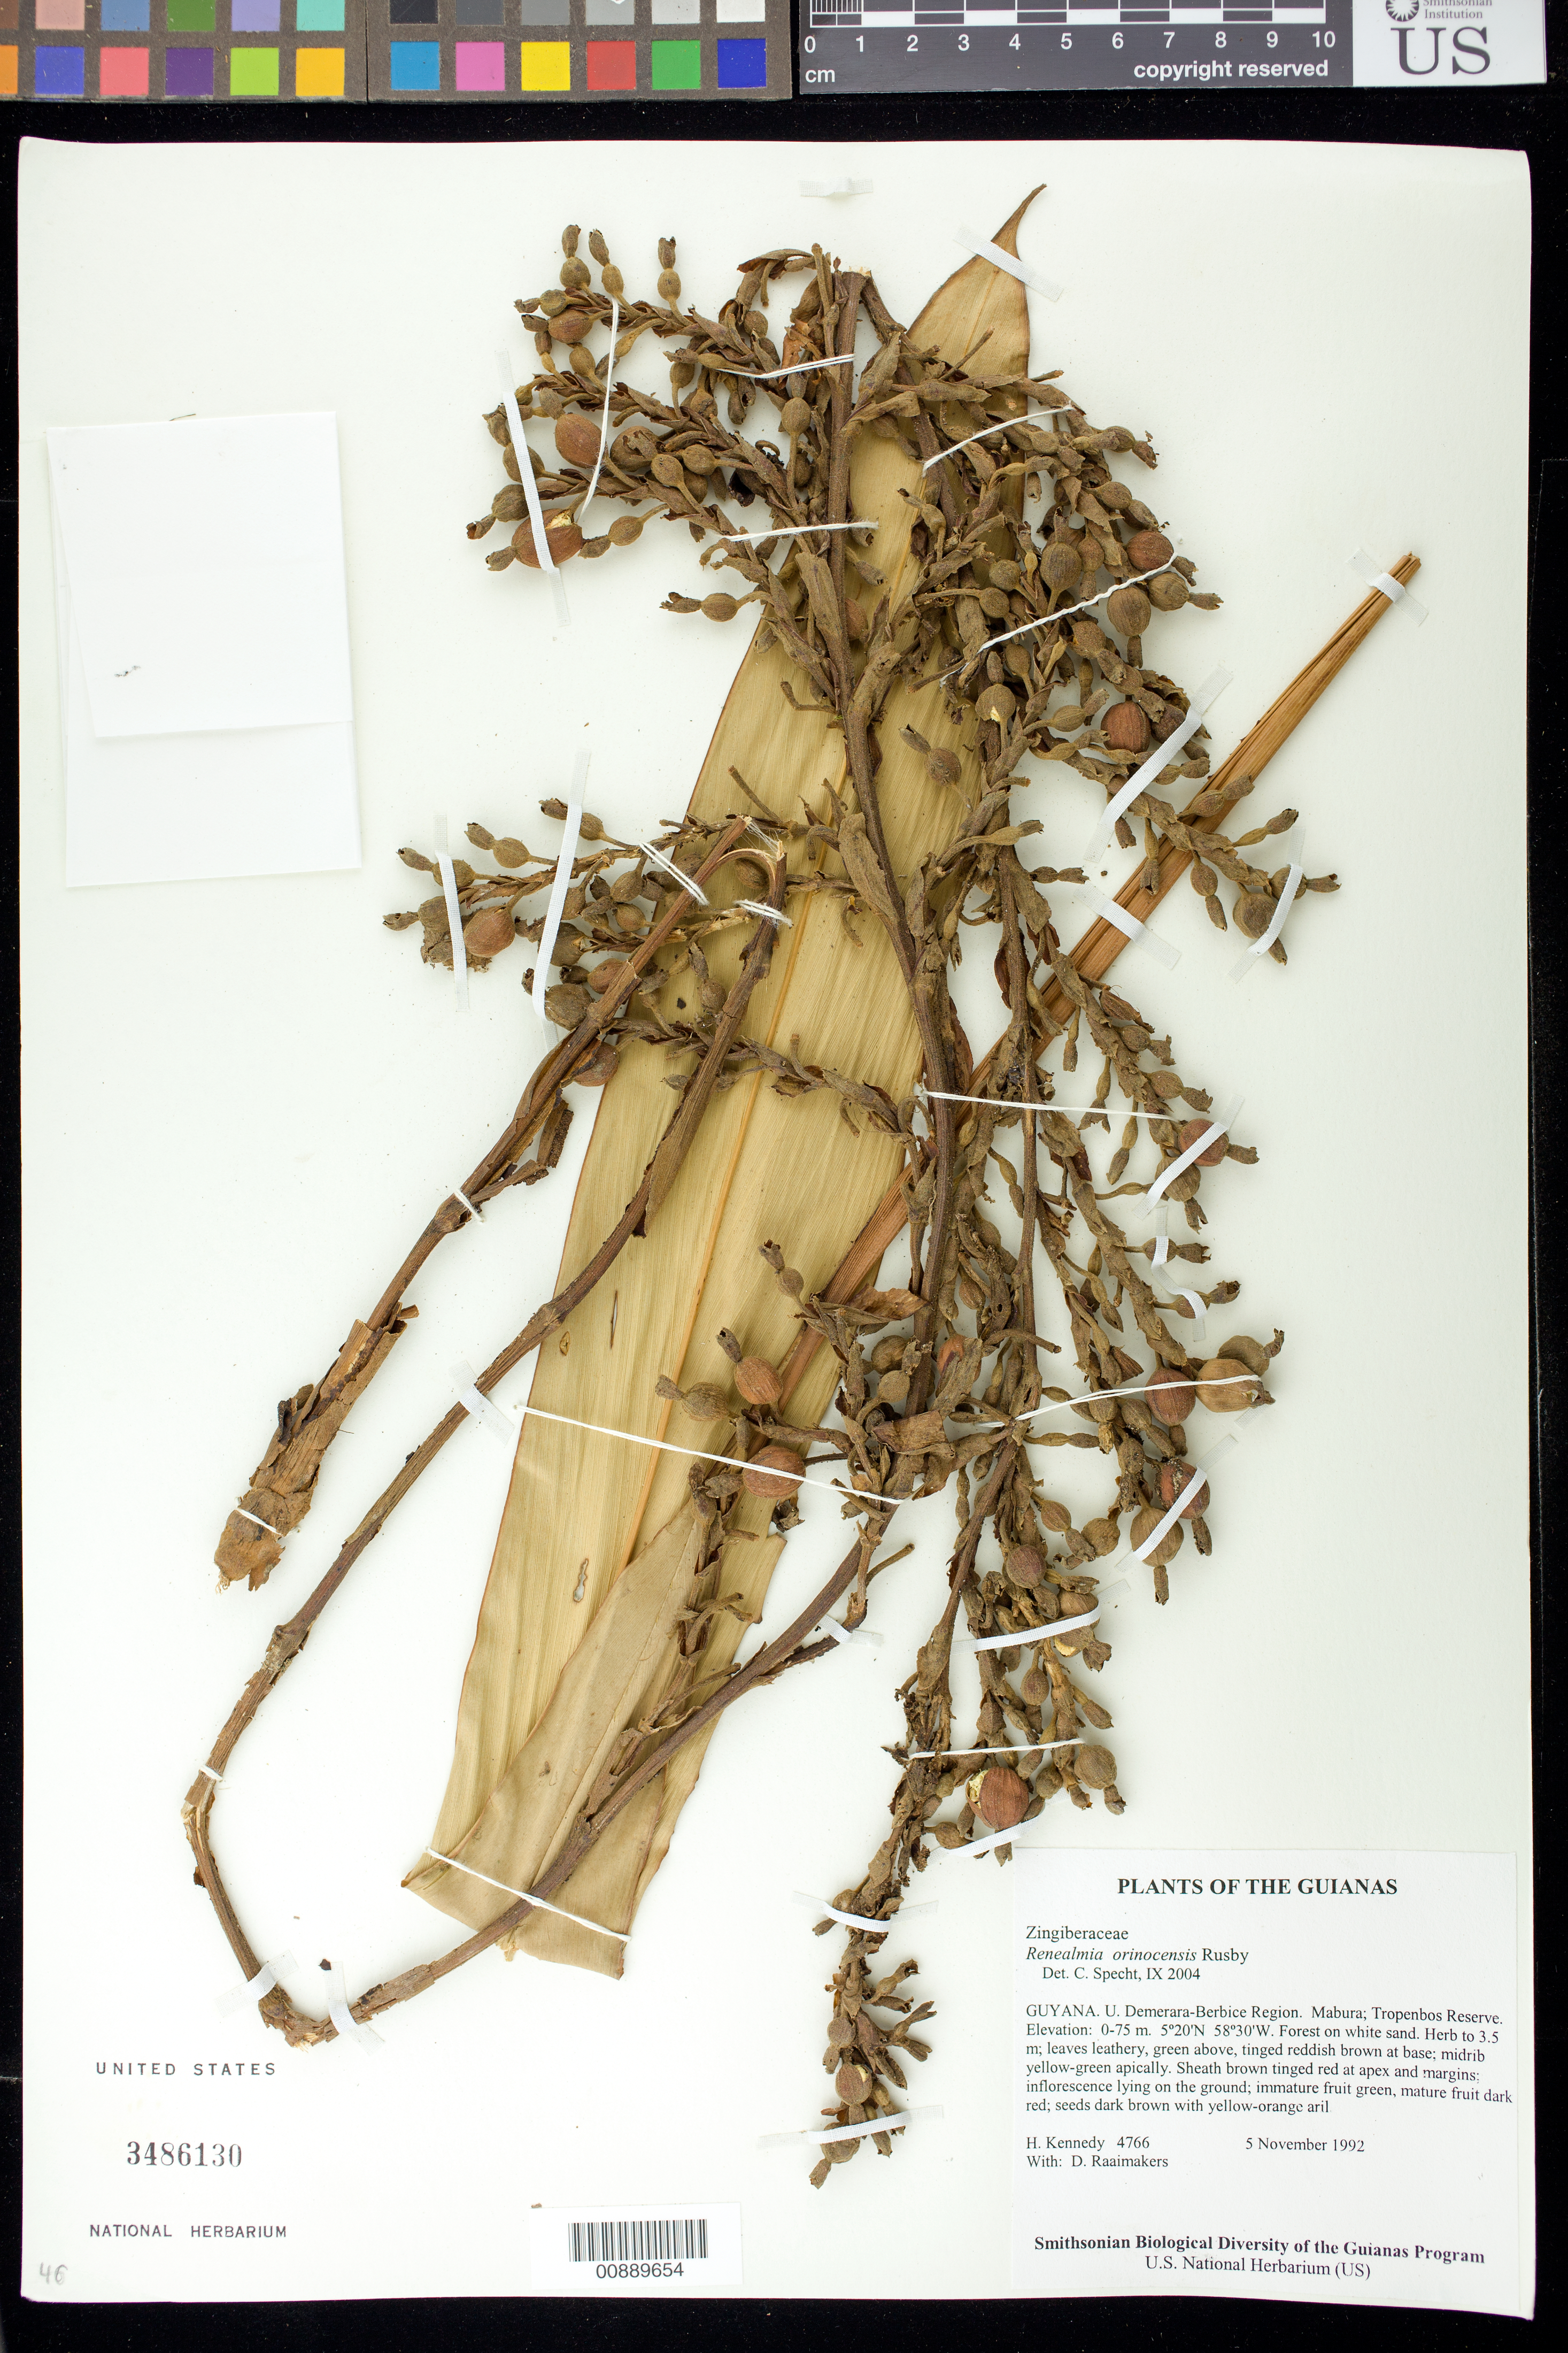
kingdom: Plantae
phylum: Tracheophyta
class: Liliopsida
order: Zingiberales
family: Zingiberaceae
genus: Renealmia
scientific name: Renealmia orinocensis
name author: Rusby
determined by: Specht, Chelsea D., University of California (UNITED STATES)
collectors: H. Kennedy & D. Raaimakers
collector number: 4766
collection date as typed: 5 November 1992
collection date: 1992-11-05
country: Guyana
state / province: U. Demerara-Berbice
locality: Mabura; Tropenbos Reserve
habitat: Forest on white sand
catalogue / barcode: US 3486130